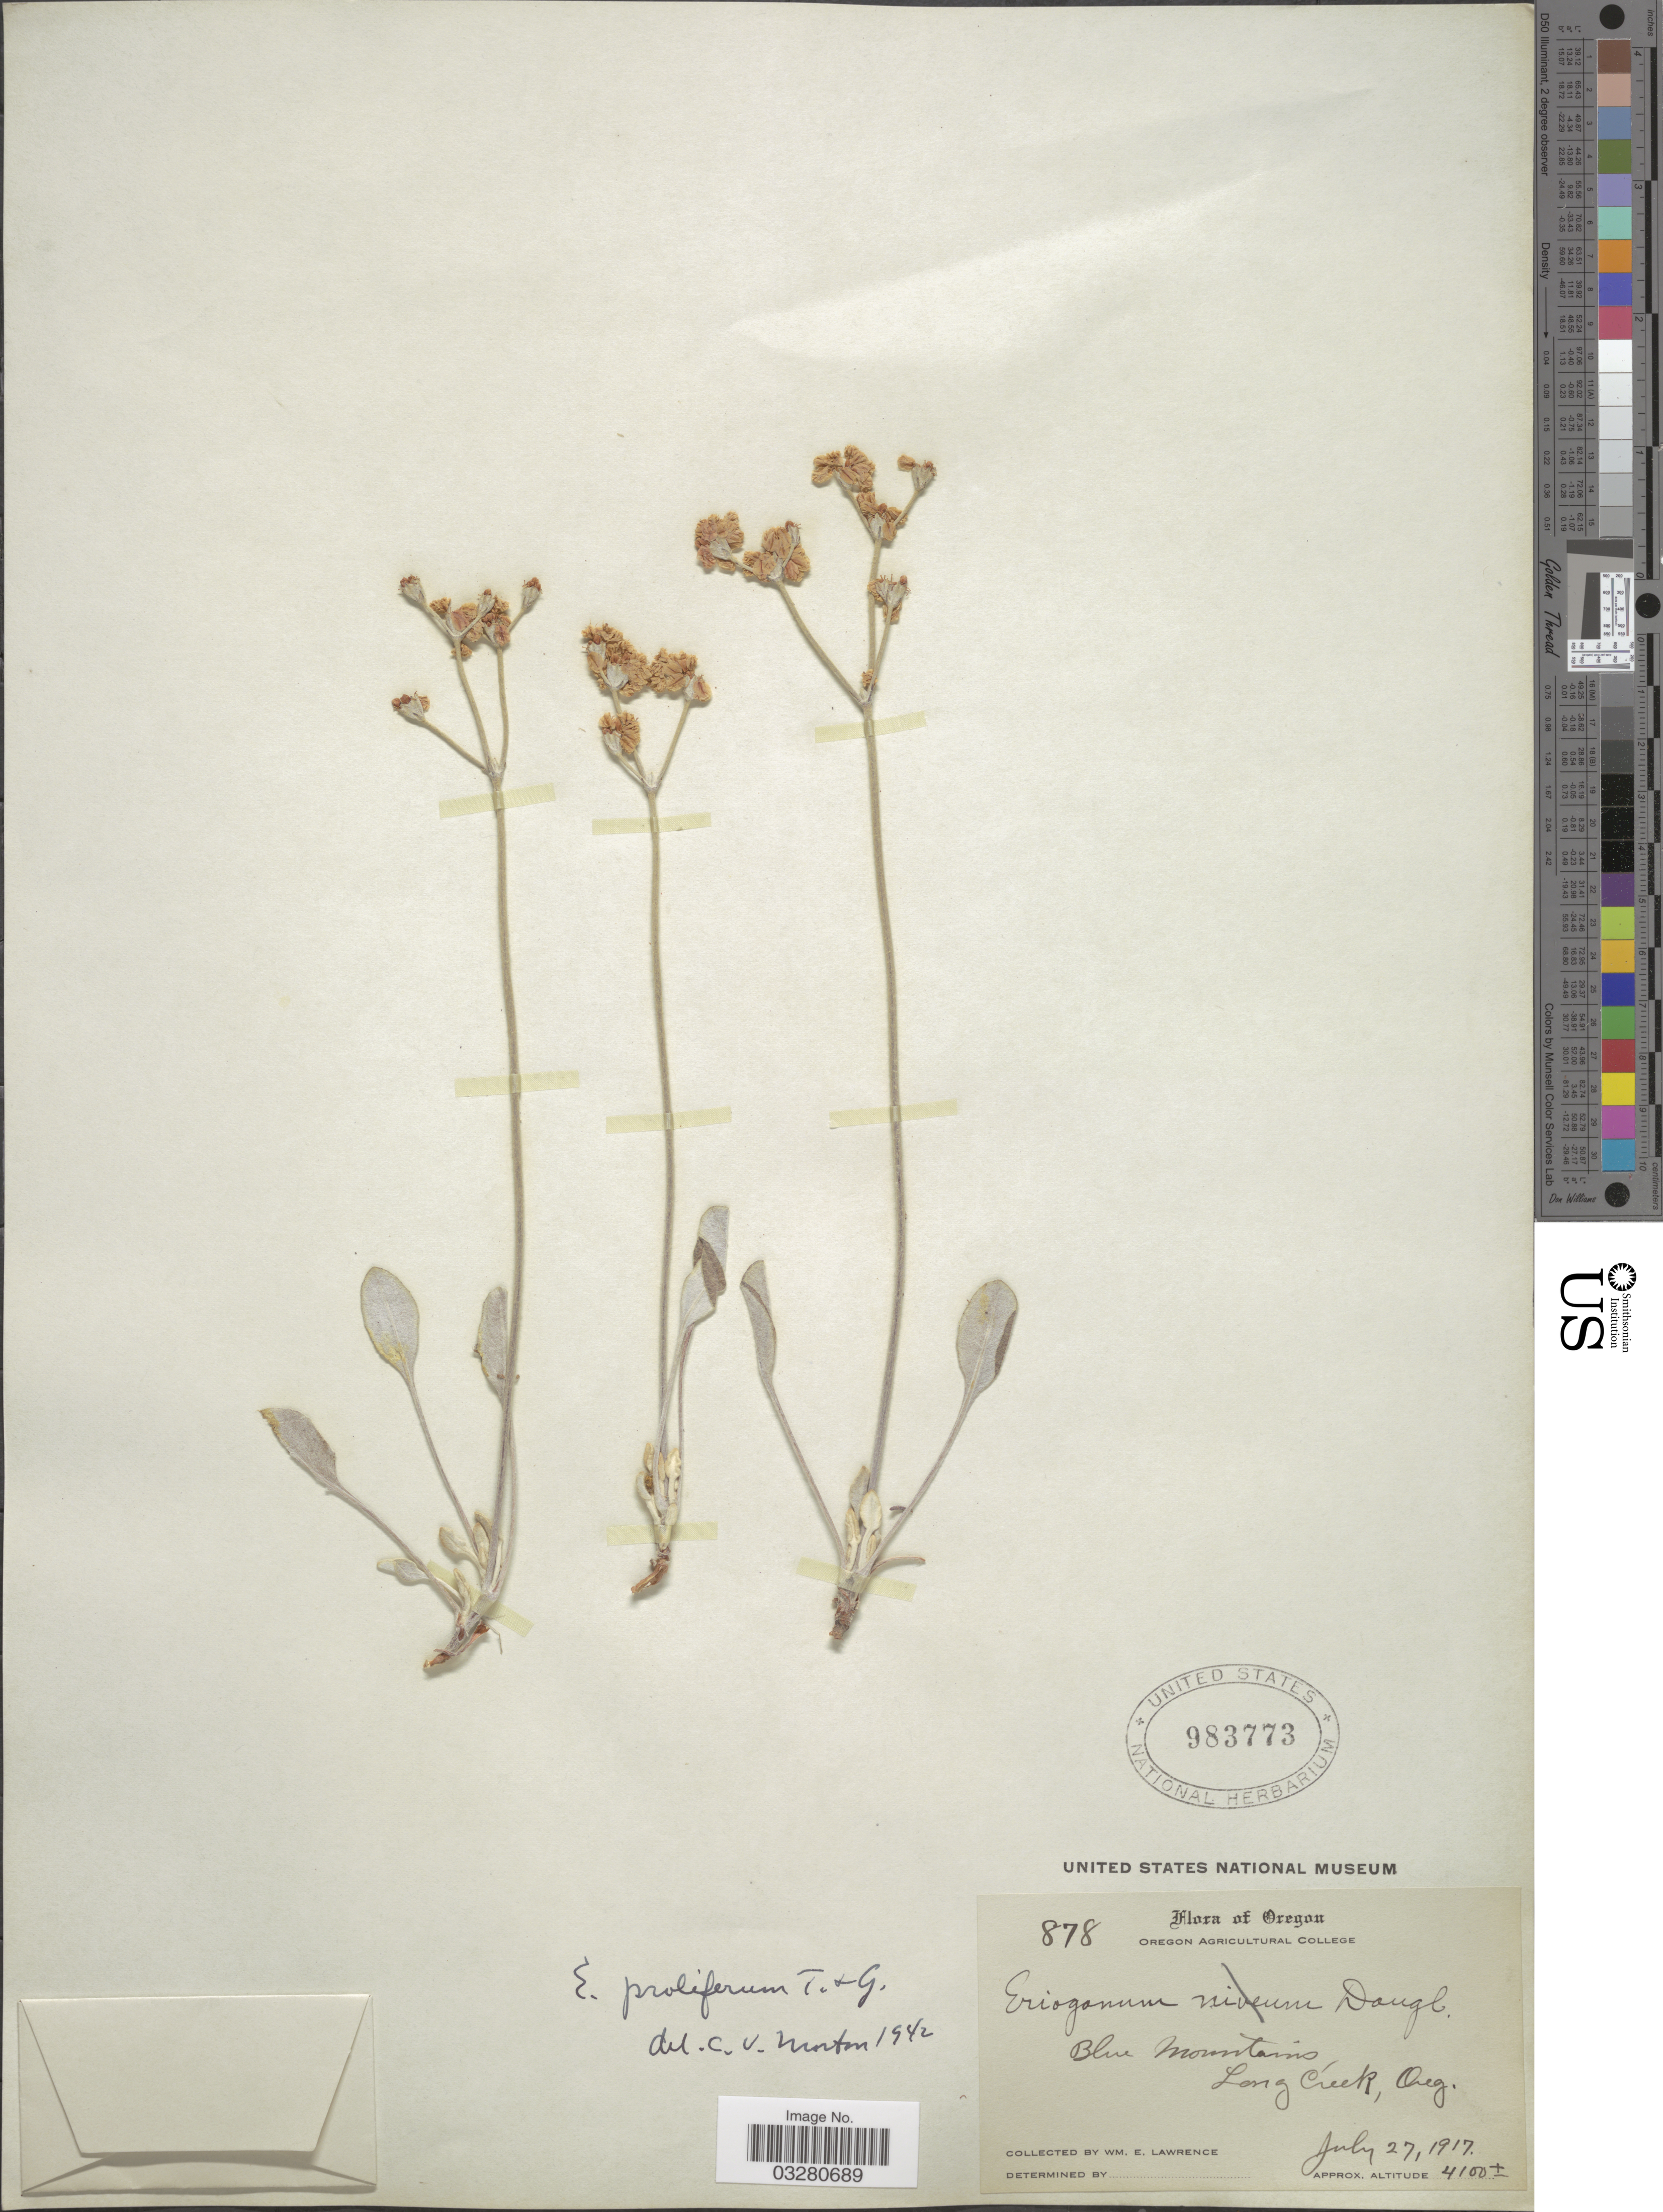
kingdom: Plantae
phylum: Tracheophyta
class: Magnoliopsida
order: Caryophyllales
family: Polygonaceae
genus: Eriogonum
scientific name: Eriogonum proliferum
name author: Torr. & A. Gray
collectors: W. Lawrence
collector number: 878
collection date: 1917-07-27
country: United States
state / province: Oregon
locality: Blue Mountains, Long Creek.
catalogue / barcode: US 983773